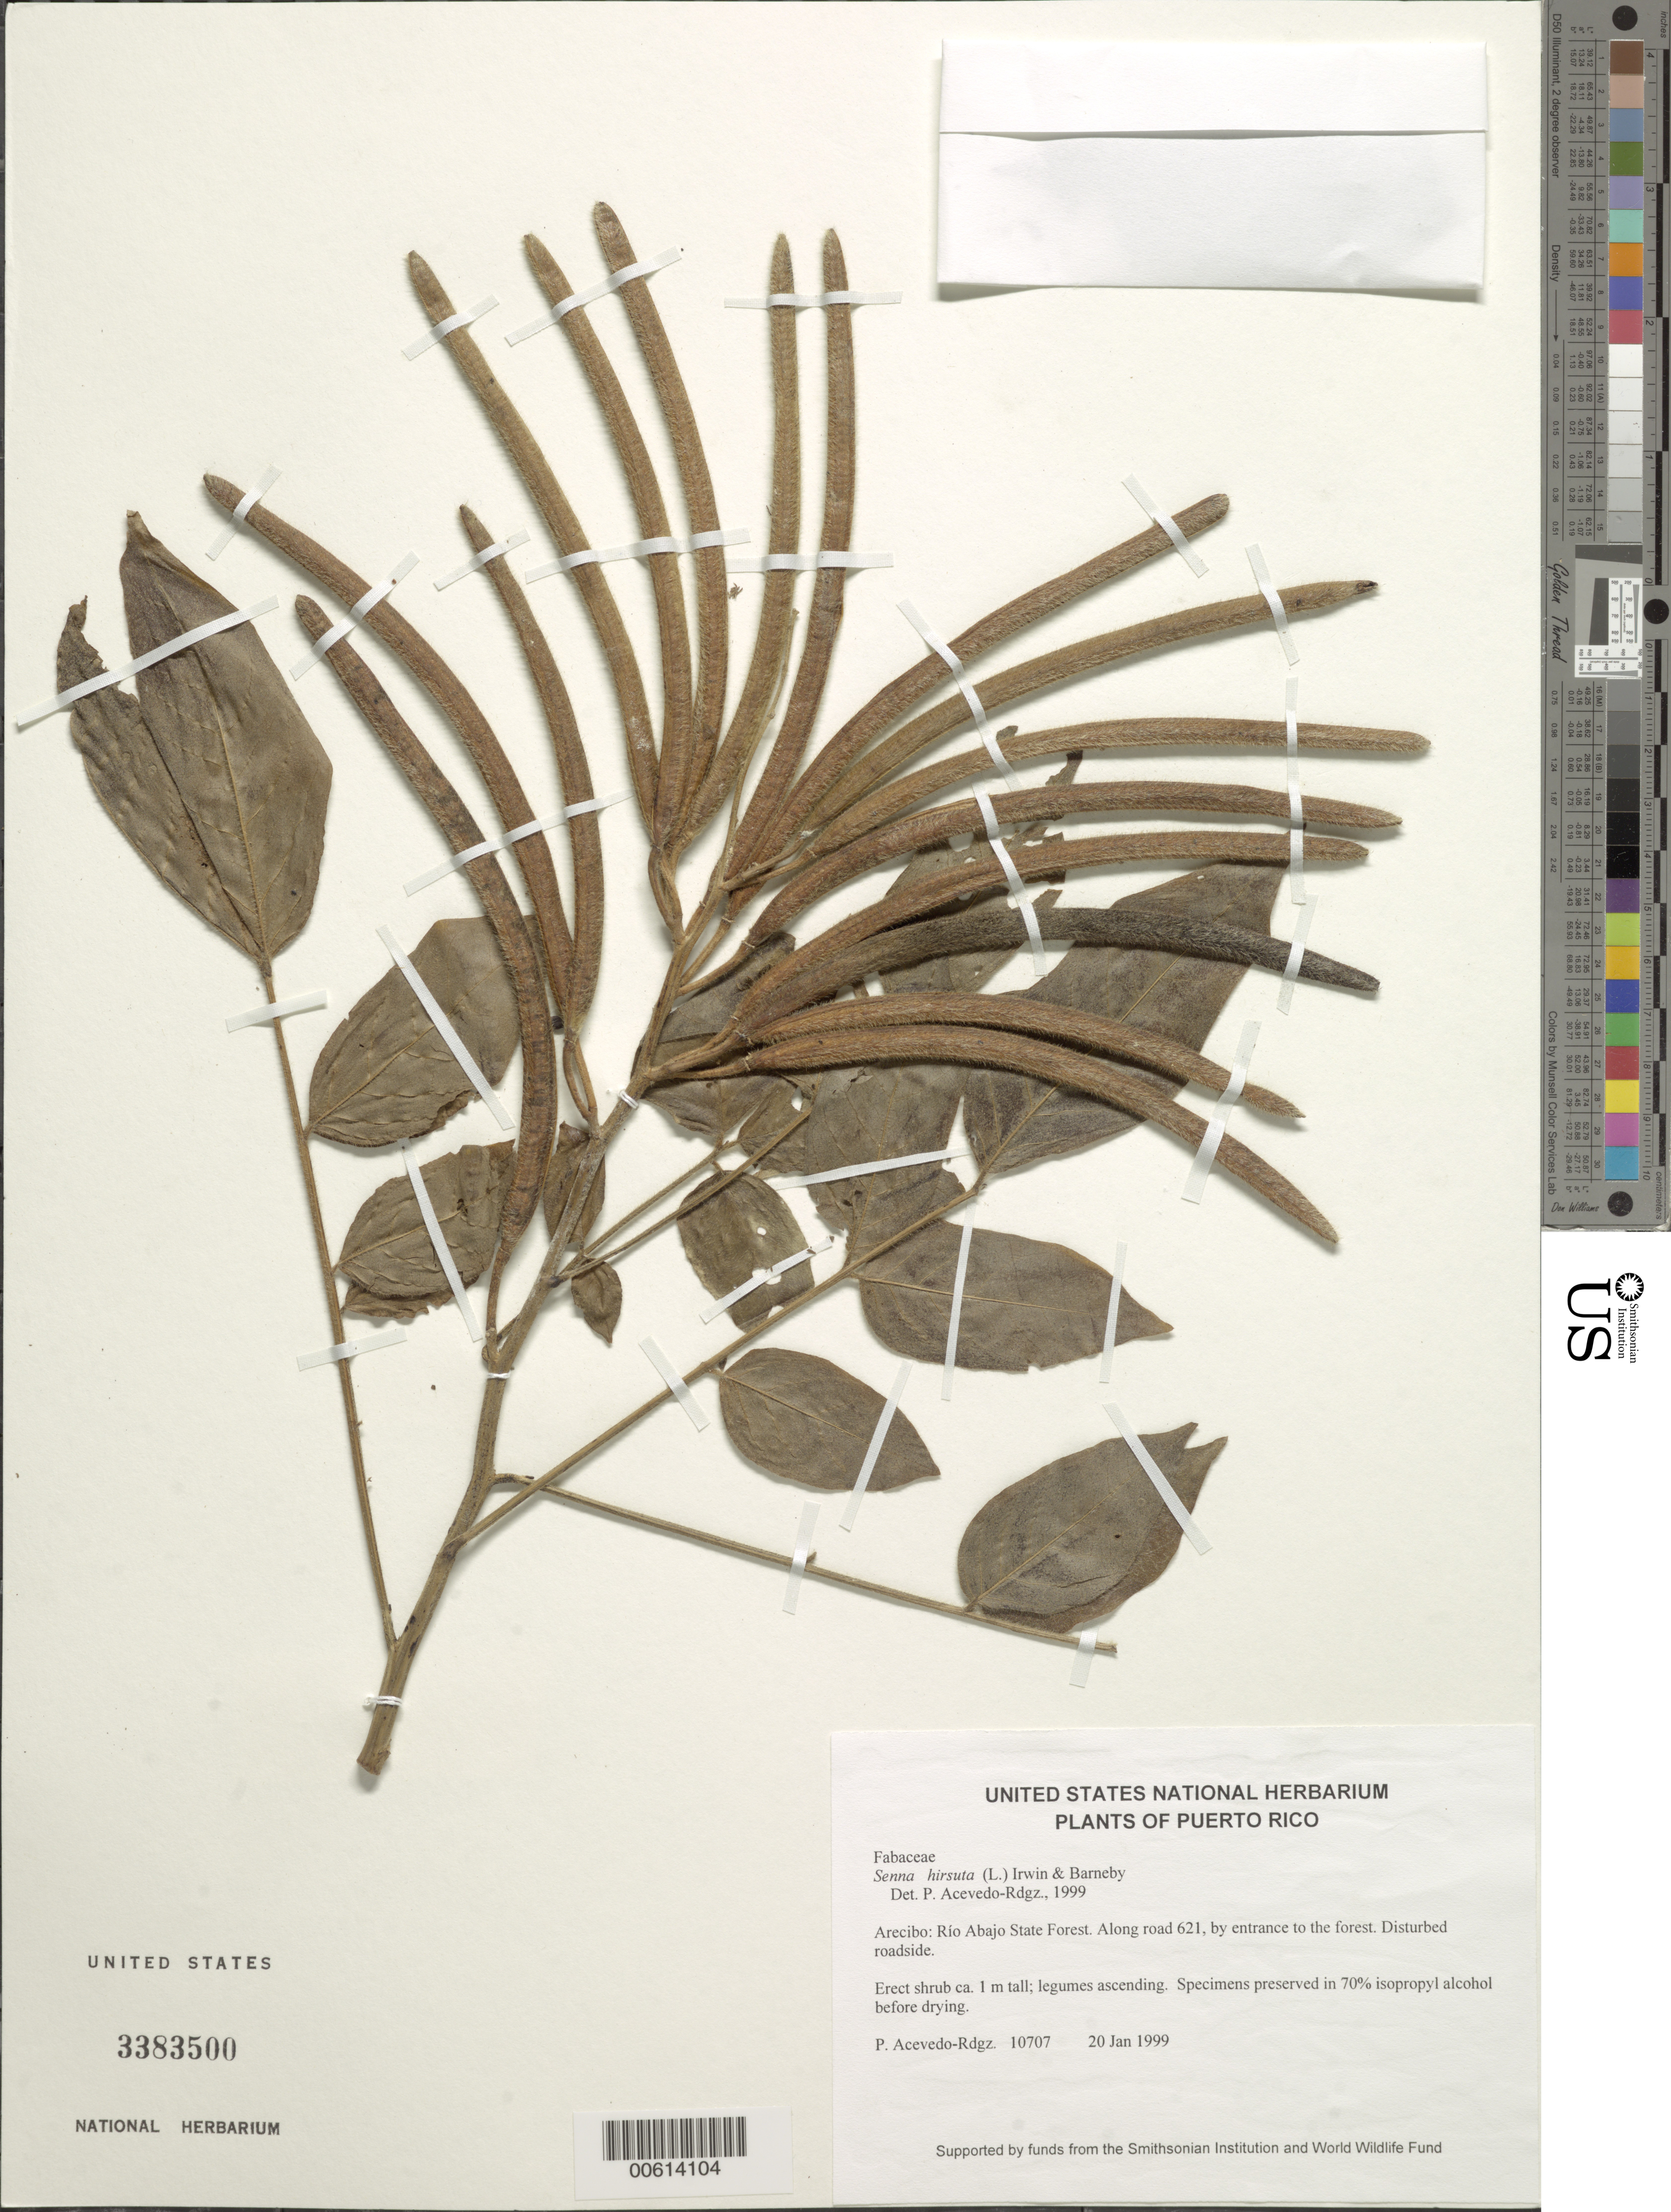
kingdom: Plantae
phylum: Tracheophyta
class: Magnoliopsida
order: Fabales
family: Fabaceae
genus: Senna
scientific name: Senna hirsuta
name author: (L.) H.S. Irwin & Barneby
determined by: Acevedo-Rodríguez, P., (BOT), Smithsonian Institution - National Museum of Natural History (UNITED STATES)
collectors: P. Acevedo-Rodr.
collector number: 10707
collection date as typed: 20 Jan 1999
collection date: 1999-01-20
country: Puerto Rico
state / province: Arecibo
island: Puerto Rico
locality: Arecibo; Río Abajo State Forest. Along road 621, by entrance to the forest.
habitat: Disturbed roadside.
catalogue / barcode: US 3383500